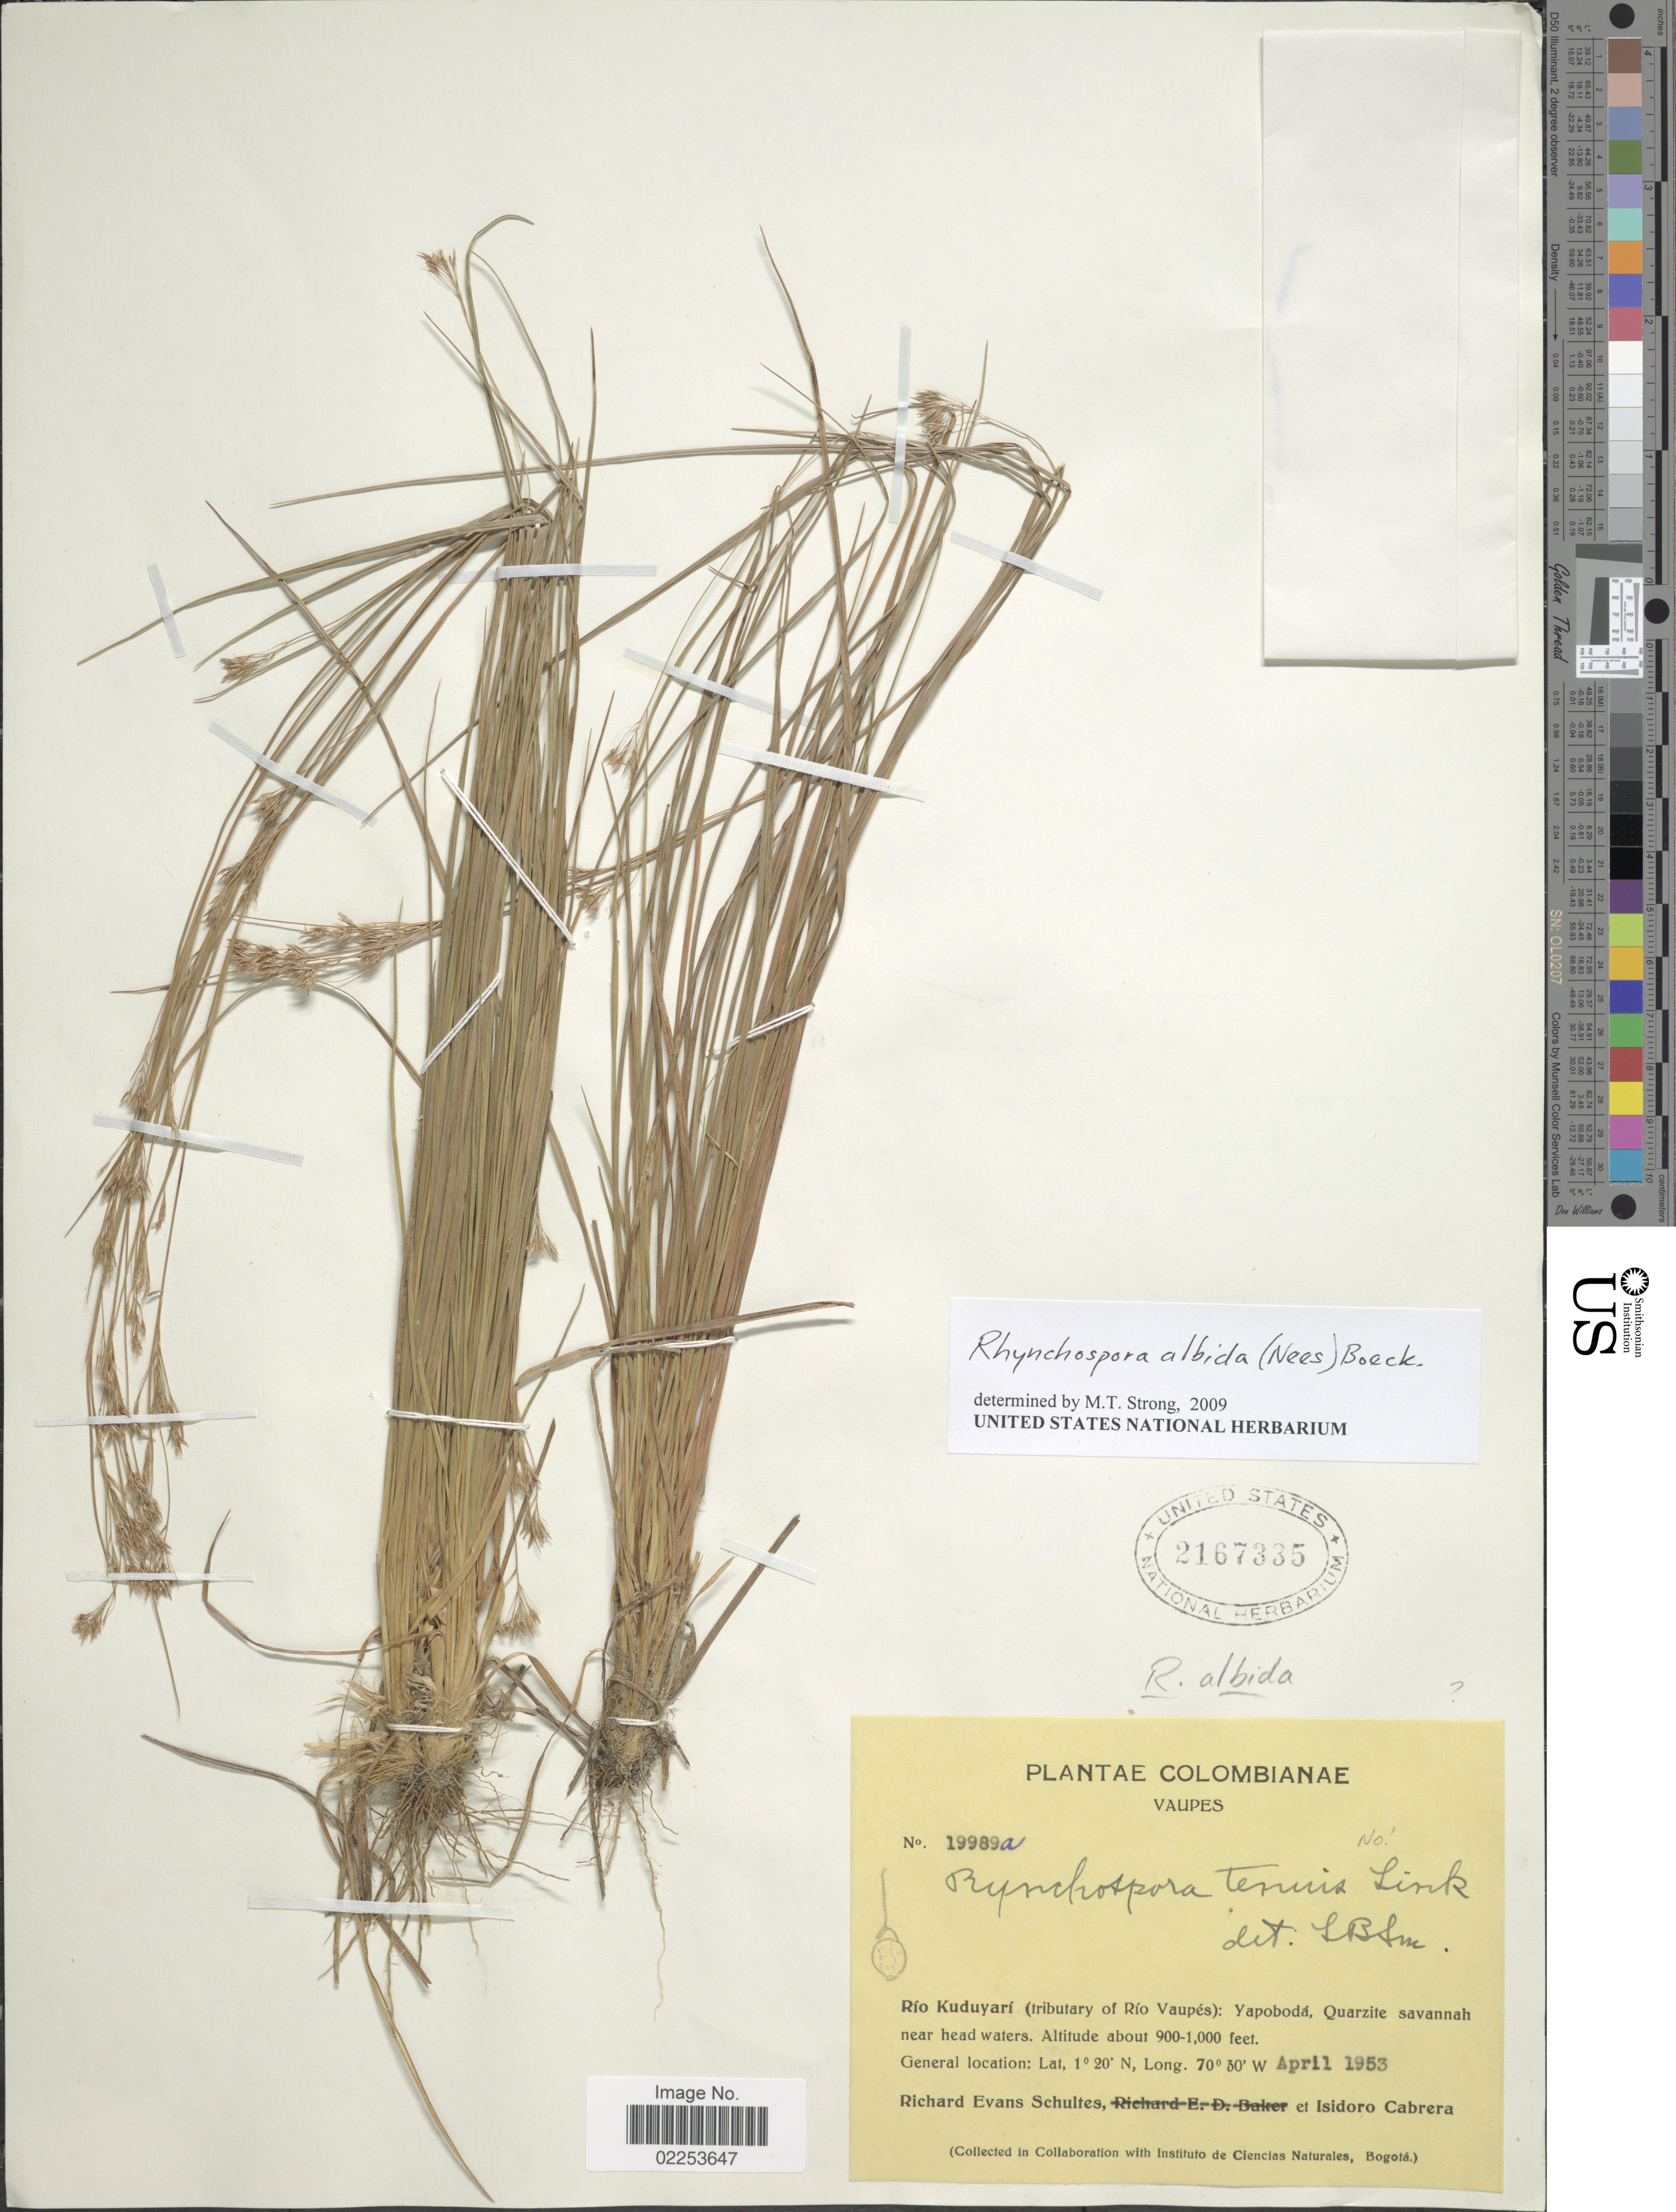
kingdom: Plantae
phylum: Tracheophyta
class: Liliopsida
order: Poales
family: Cyperaceae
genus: Rhynchospora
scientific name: Rhynchospora albida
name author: (Nees) Boeckeler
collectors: R. E. Schultes & I. Cabrera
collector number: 19989a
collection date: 1953-04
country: Colombia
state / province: Vaupés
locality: Vaupes. Rio Kuduyari ( tributary of Rio Vaupes): Yapoboda, Quaritze savannah near head waters.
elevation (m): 900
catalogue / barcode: US 2167335